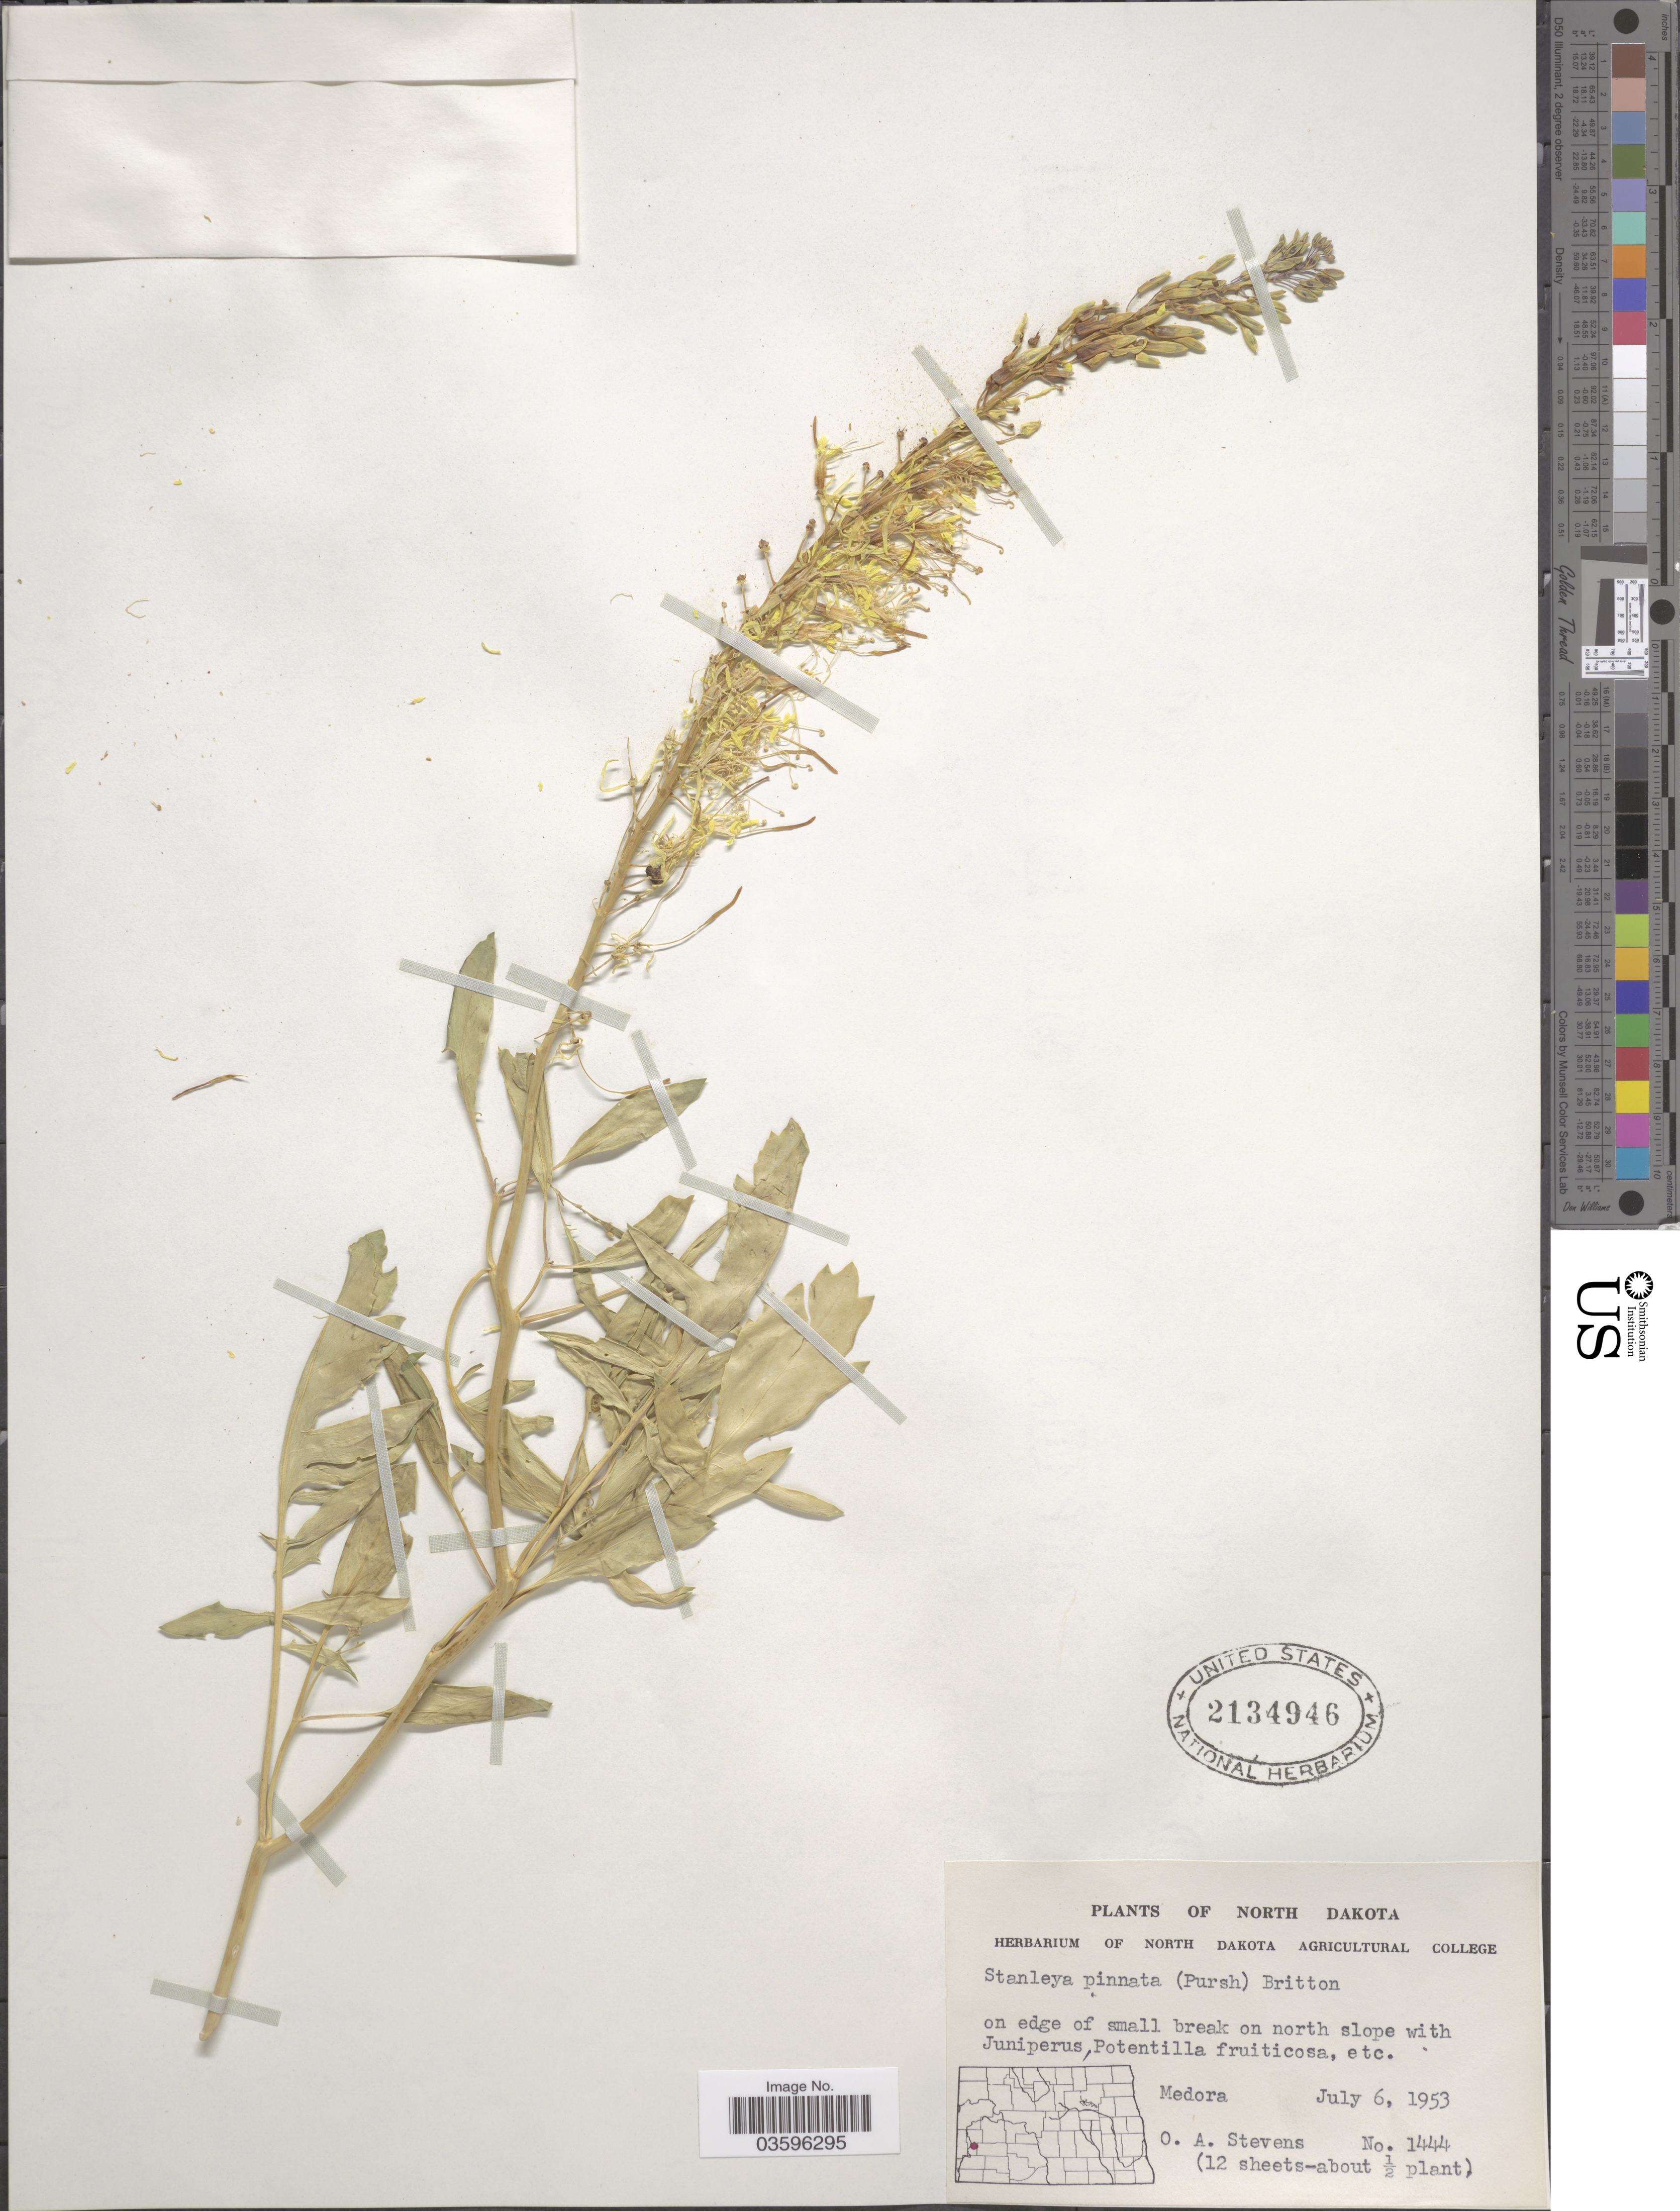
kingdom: Plantae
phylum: Tracheophyta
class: Magnoliopsida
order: Brassicales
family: Brassicaceae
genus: Stanleya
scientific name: Stanleya pinnata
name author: (Pursh) Britton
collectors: O. A. Stevens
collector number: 1444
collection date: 1953-07-06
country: United States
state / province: North Dakota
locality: Medora.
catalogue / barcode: US 2134946